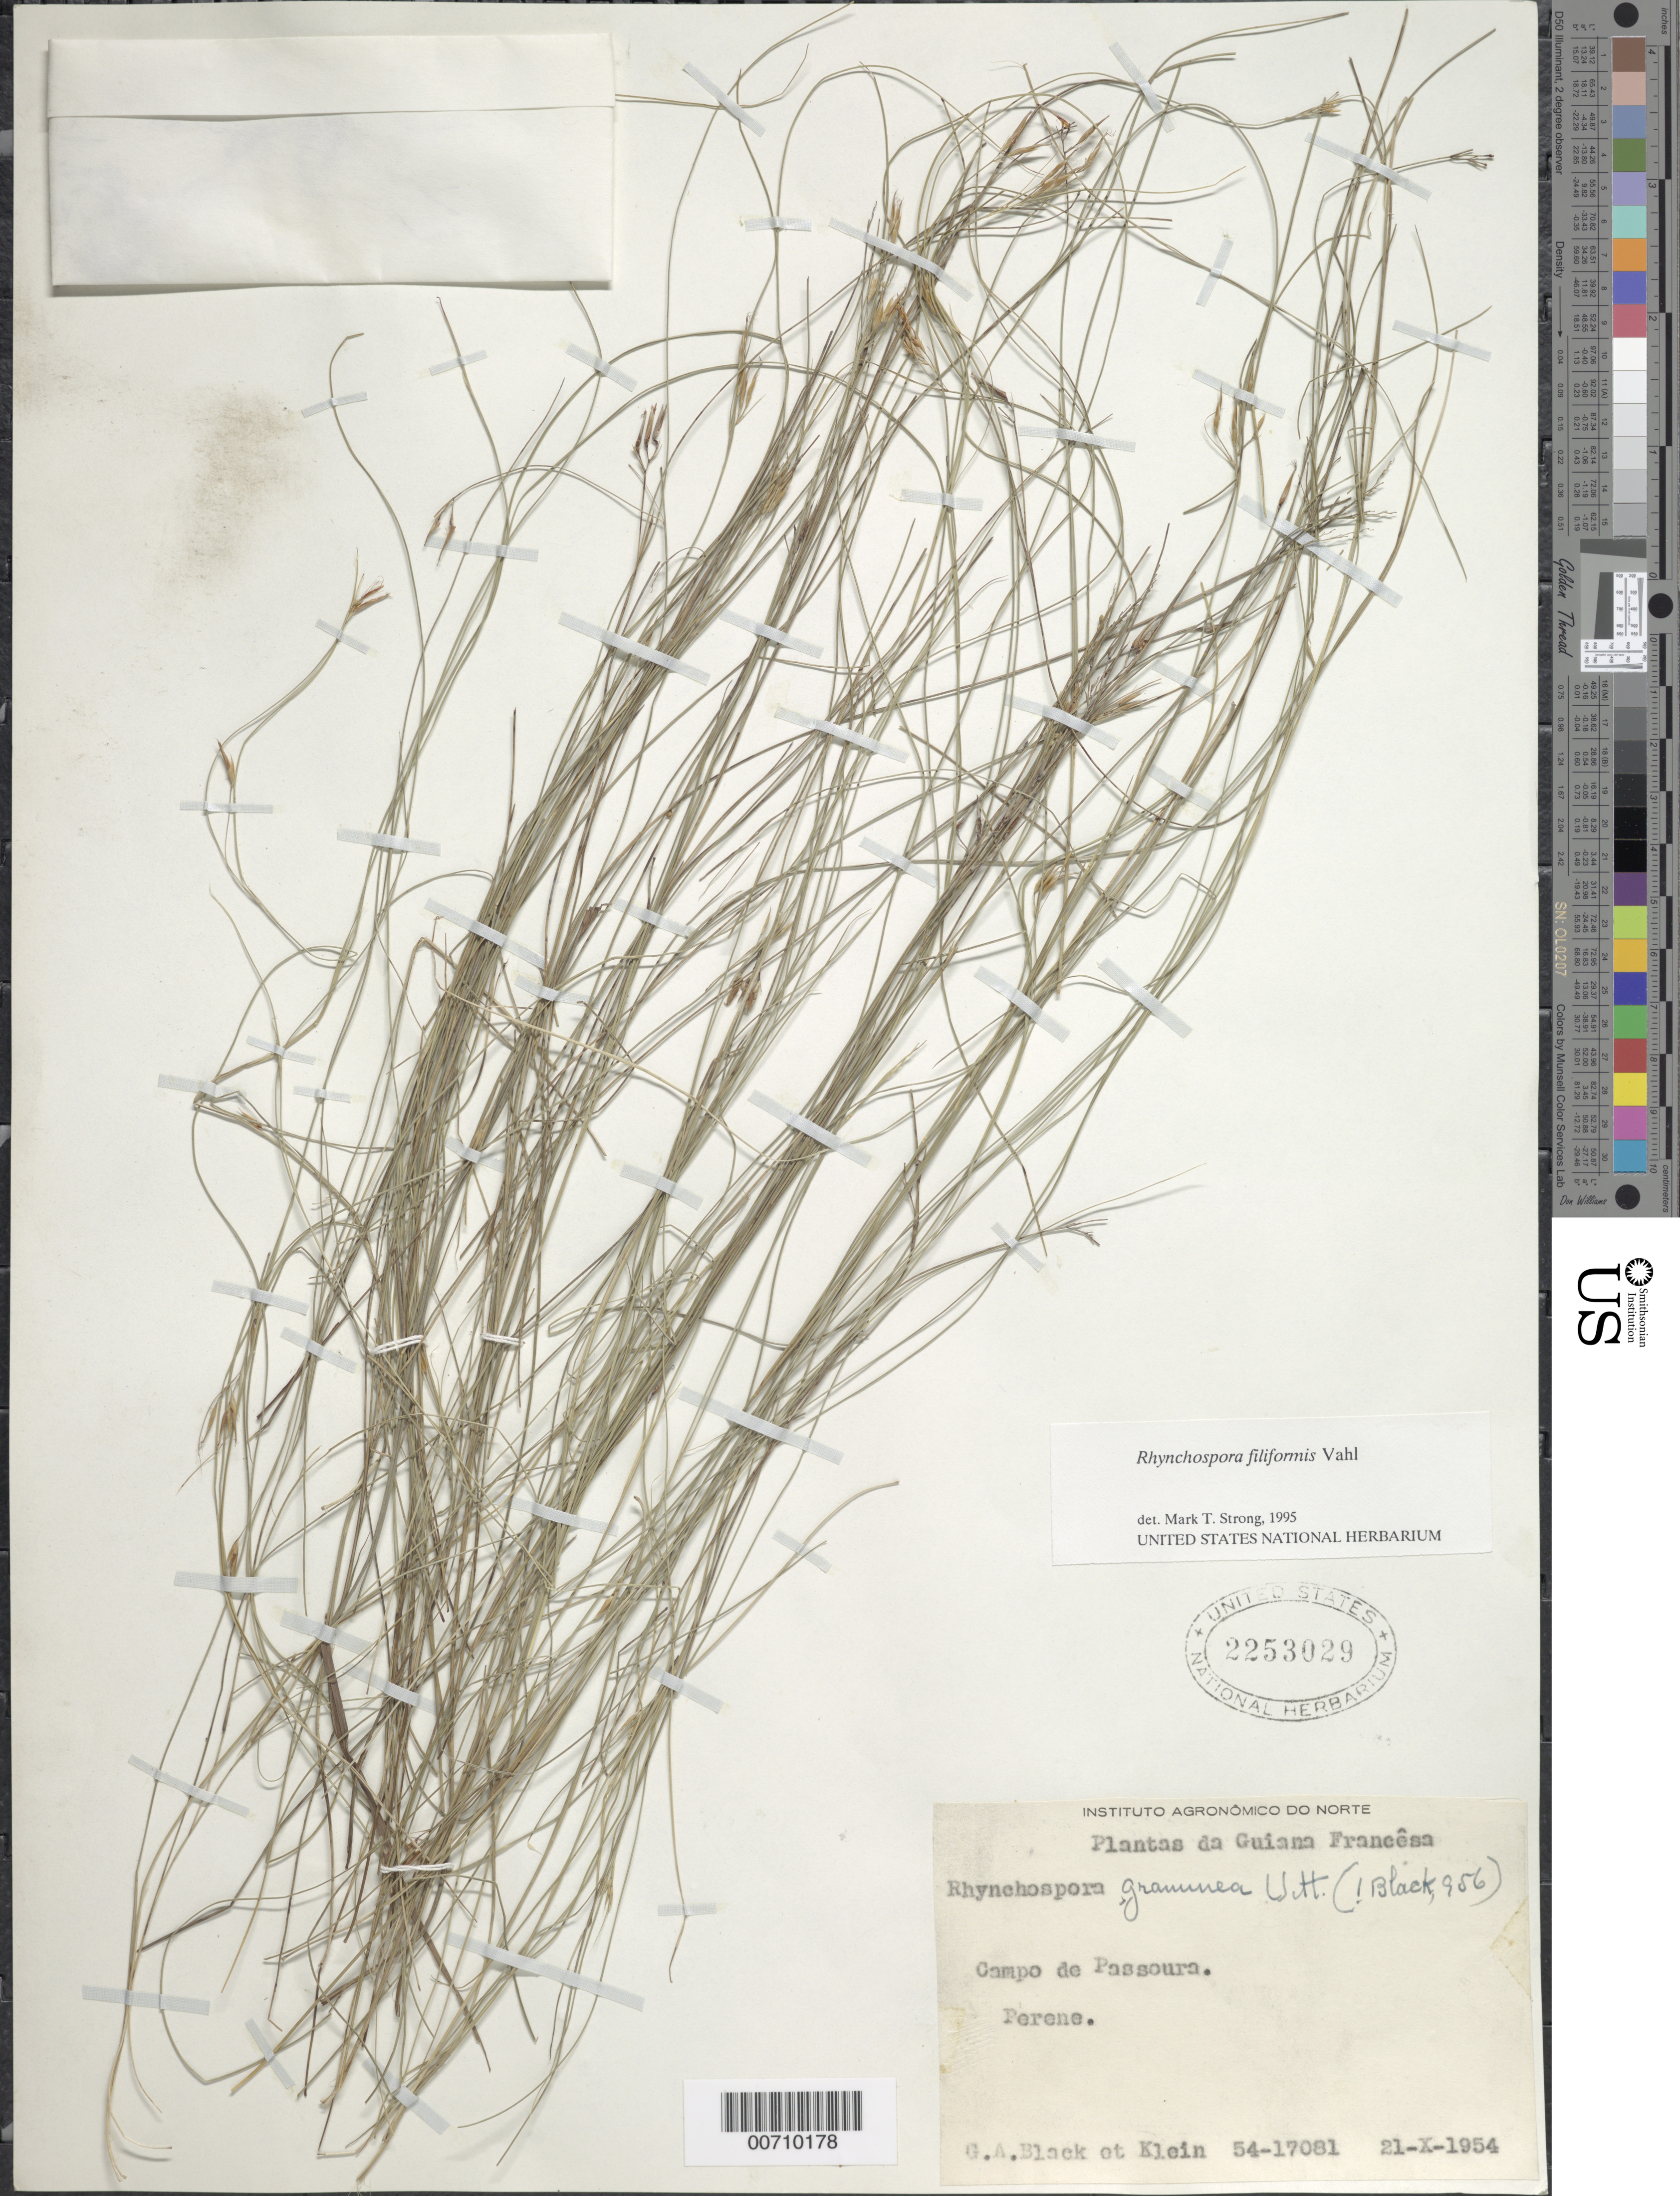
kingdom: Plantae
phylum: Tracheophyta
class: Liliopsida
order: Poales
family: Cyperaceae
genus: Rhynchospora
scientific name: Rhynchospora filiformis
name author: Vahl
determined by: Strong, M. T., (US), Smithsonian Institution - National Museum of Natural History (UNITED STATES)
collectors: G. A. Black & Klein, --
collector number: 54 17081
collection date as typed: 21-Oct-54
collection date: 1954-10-21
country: French Guiana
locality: Campo de Passoura, Perene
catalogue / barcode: US 2253029